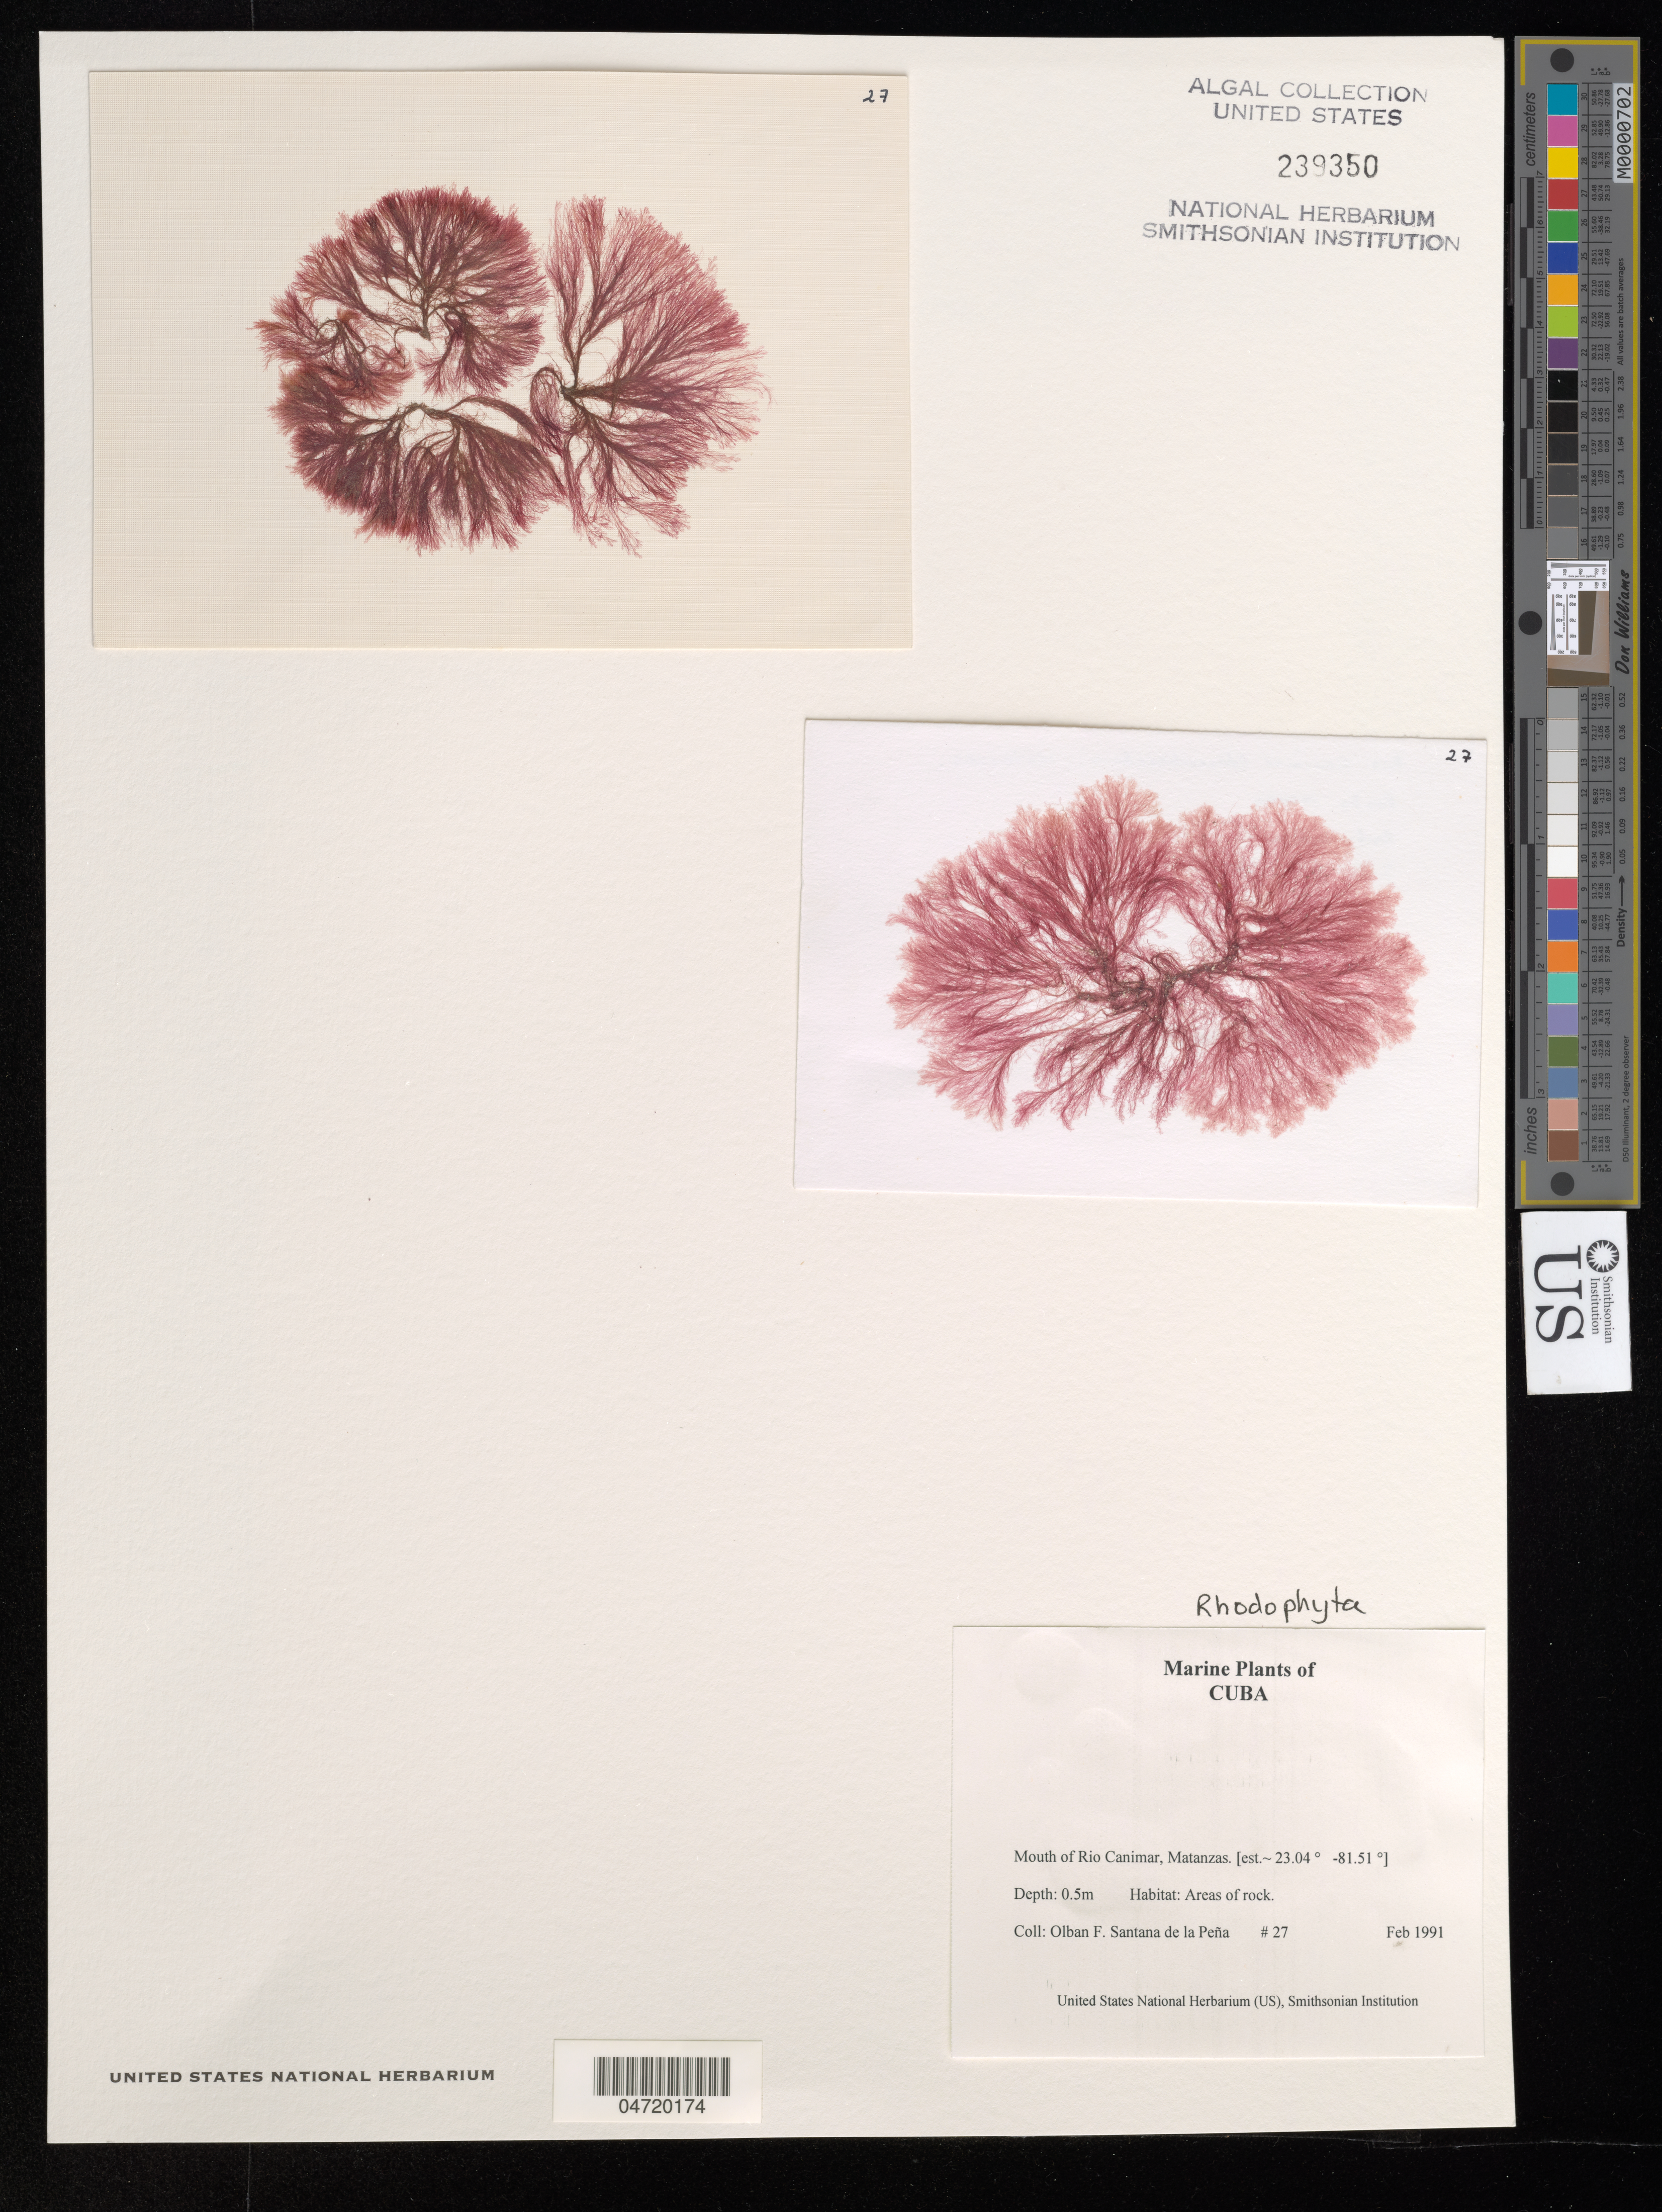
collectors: O. Santana de la Peña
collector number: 27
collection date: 1991-02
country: Cuba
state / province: Matanzas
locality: Mouth of Rio Canimar.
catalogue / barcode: US 239350